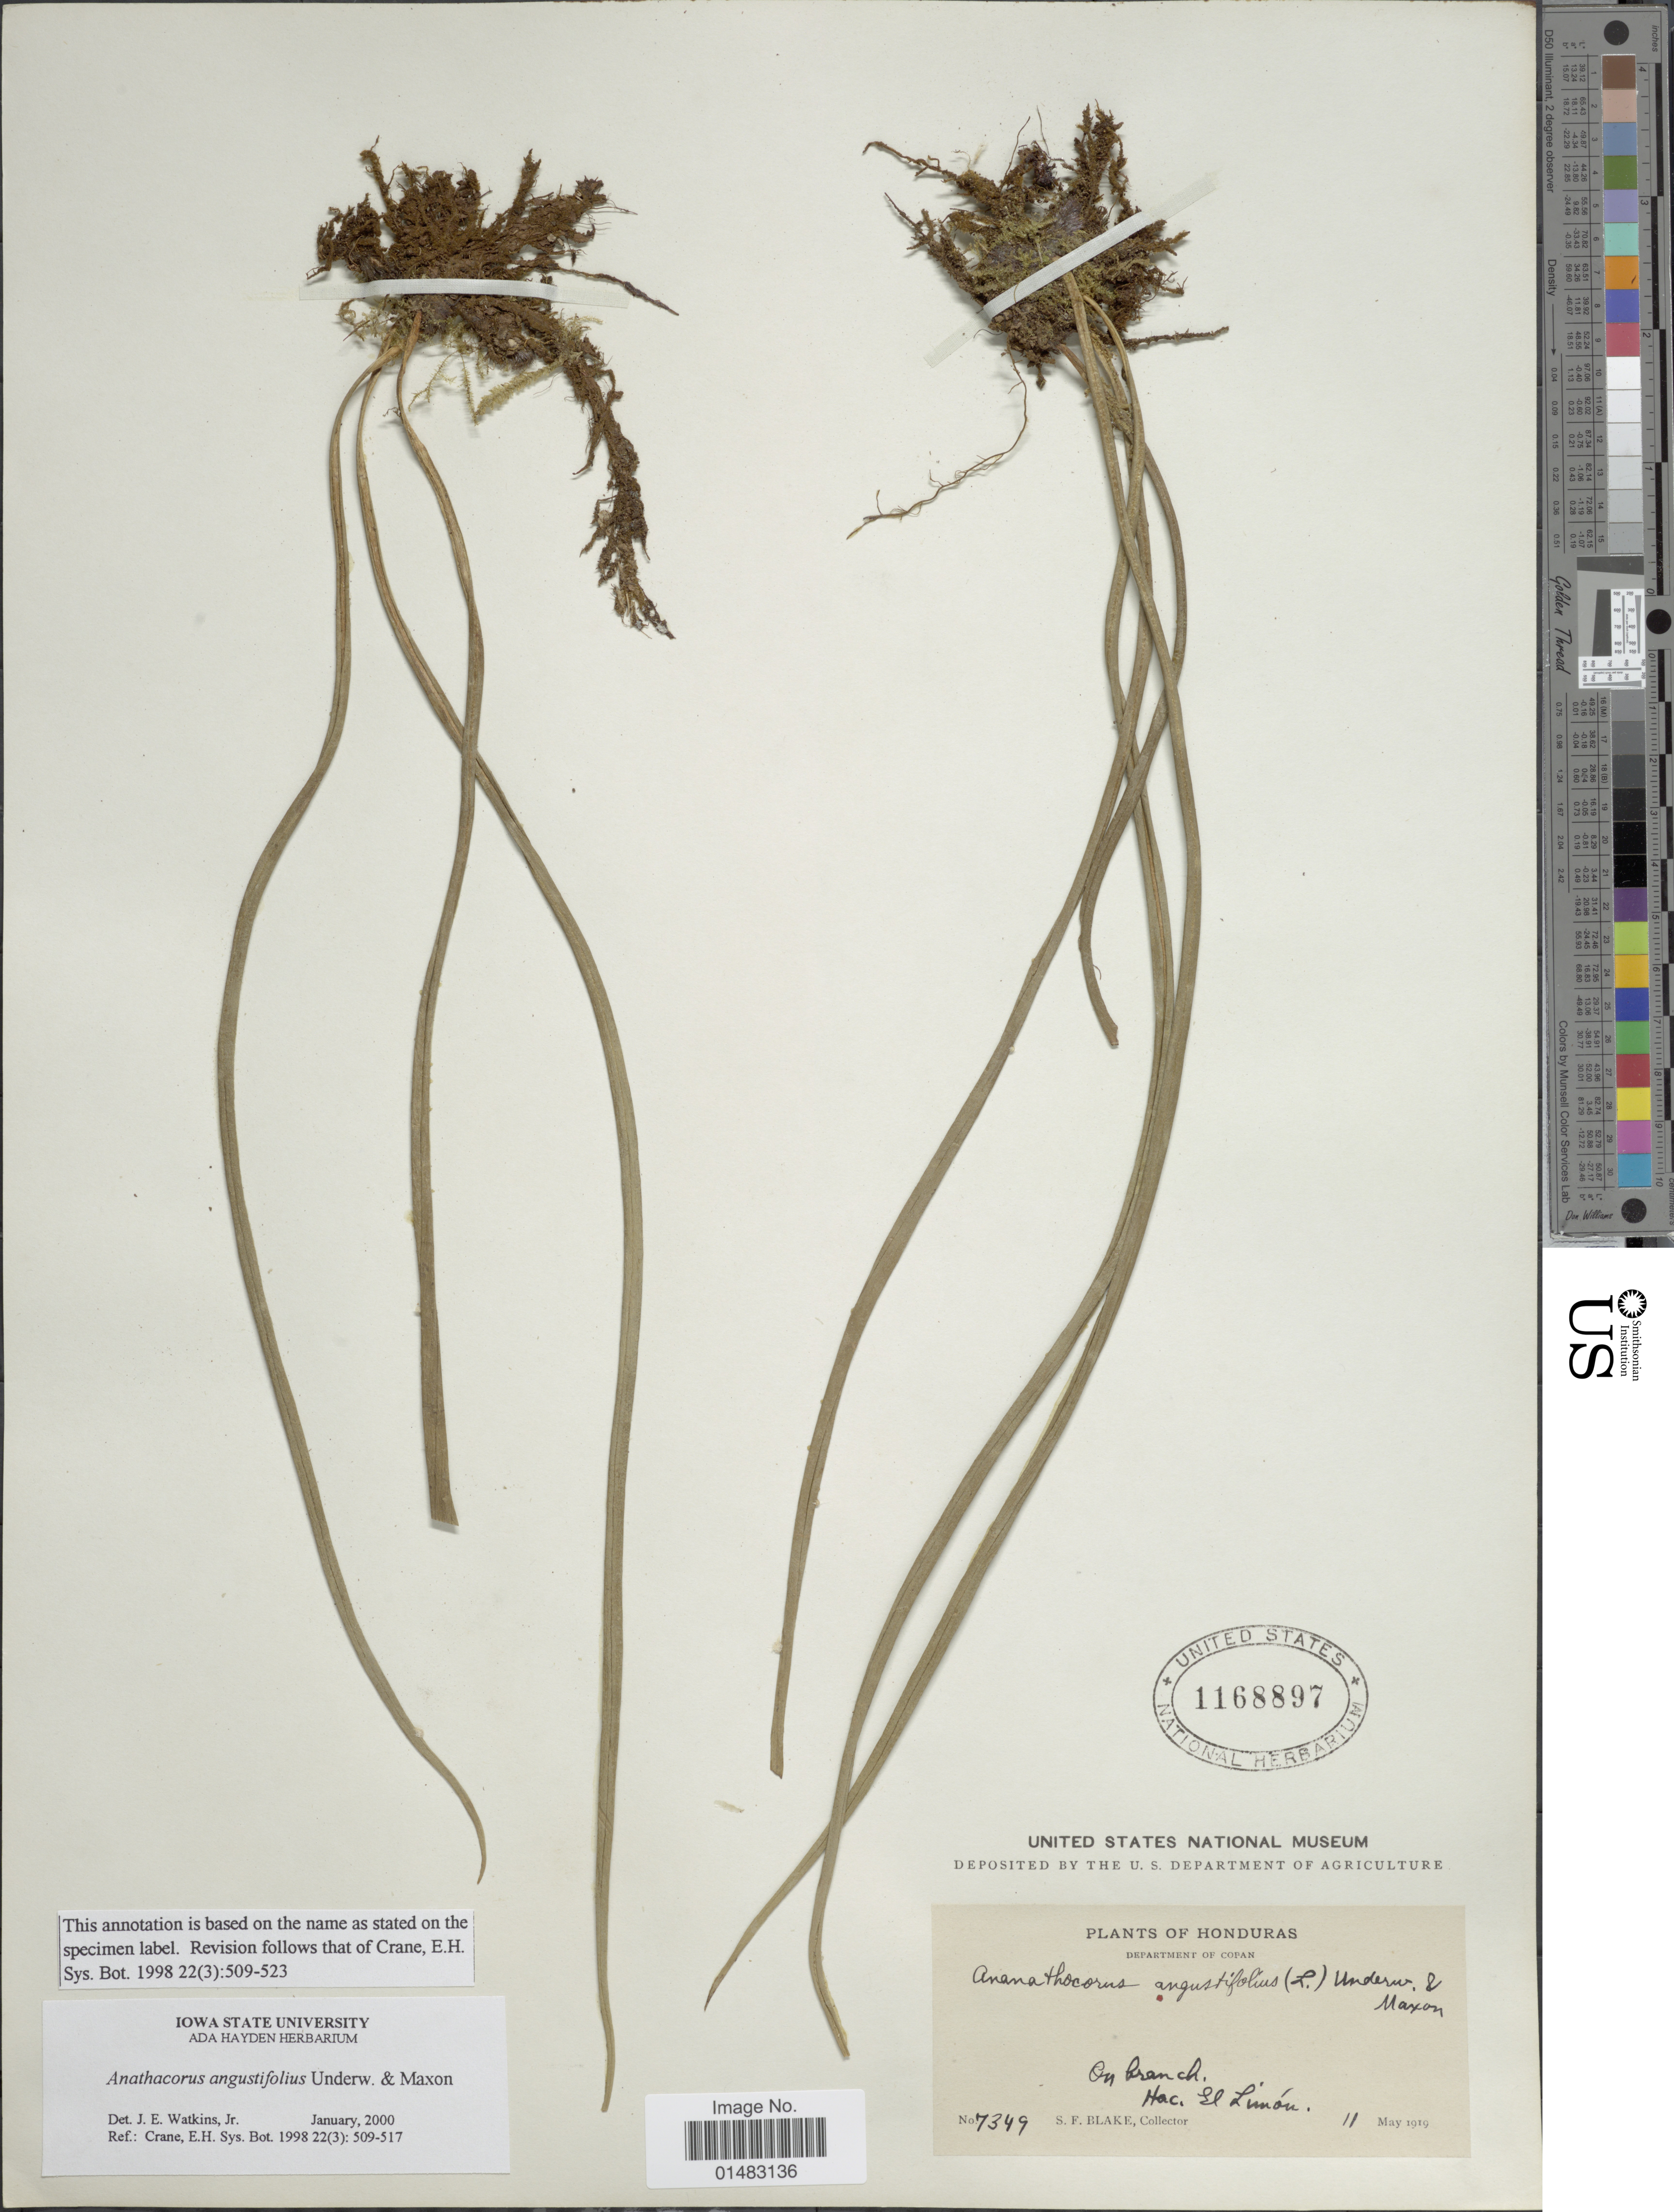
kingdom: Plantae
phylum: Tracheophyta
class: Polypodiopsida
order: Polypodiales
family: Pteridaceae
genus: Ananthacorus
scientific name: Ananthacorus angustifolius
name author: (Sw.) Underw. & Maxon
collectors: S. Blake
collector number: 7349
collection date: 1919-05-11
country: Honduras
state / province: Copán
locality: Hac. El Limon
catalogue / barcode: US 1168897